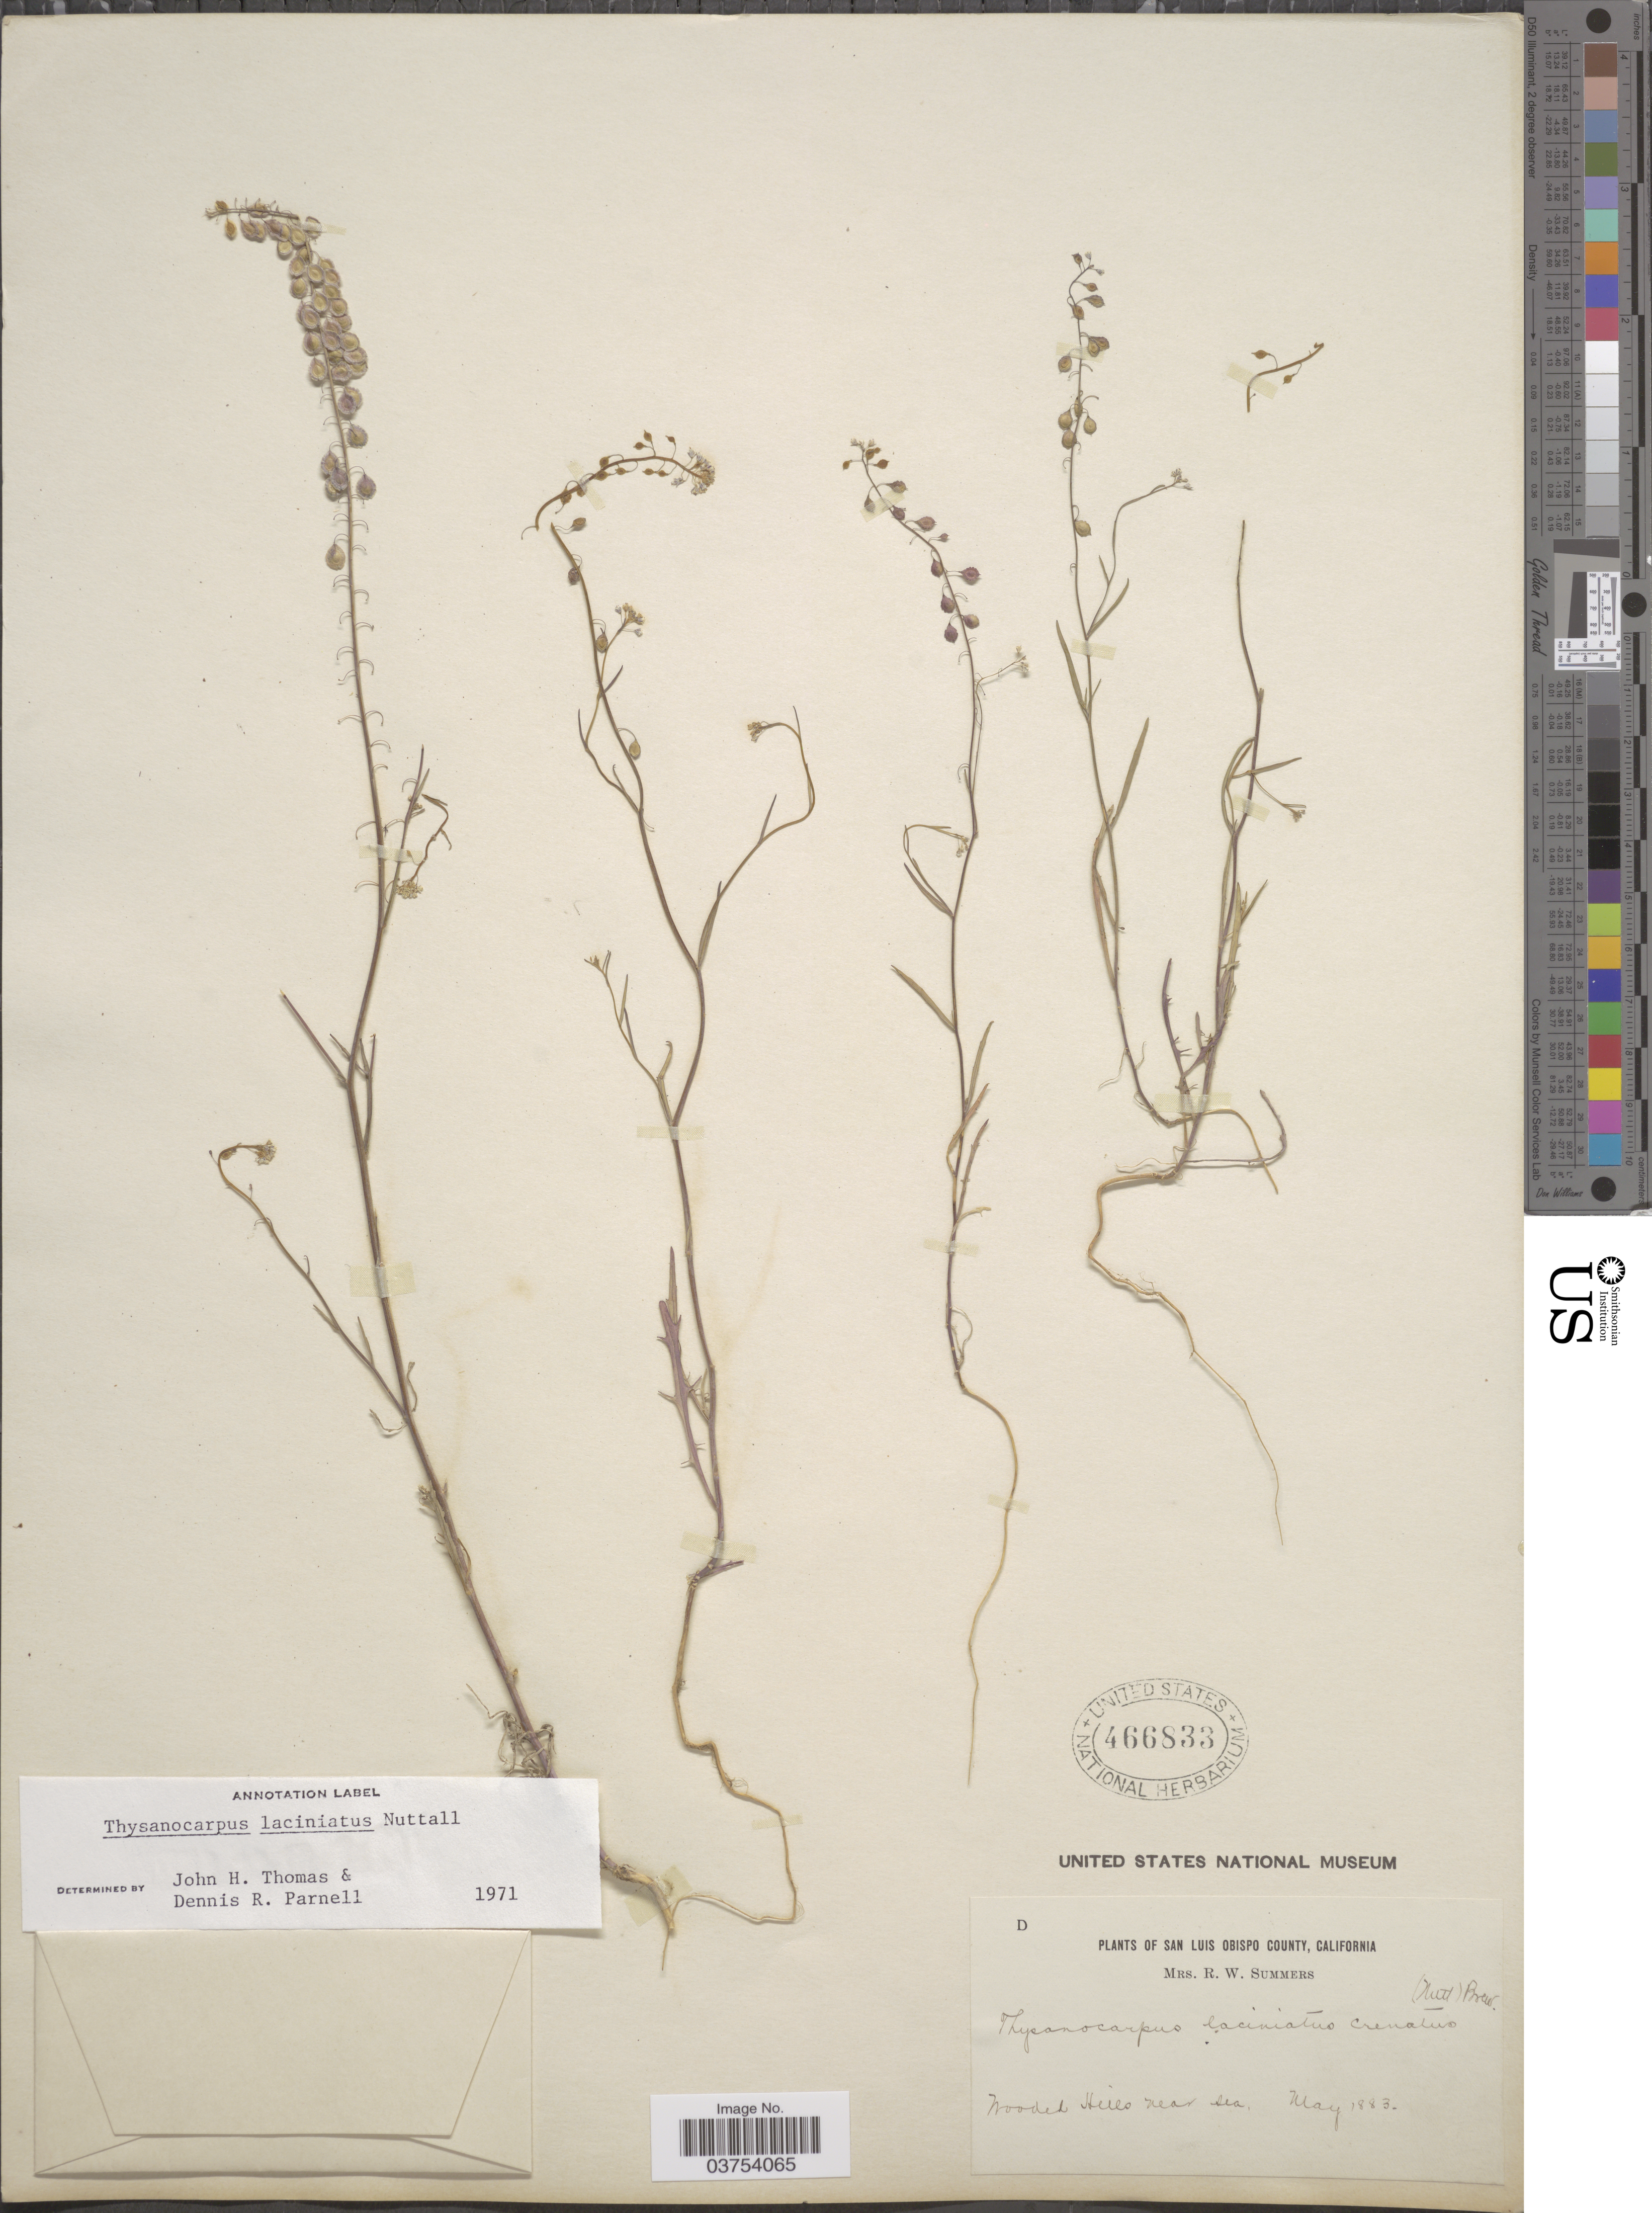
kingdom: Plantae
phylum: Tracheophyta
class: Magnoliopsida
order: Brassicales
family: Brassicaceae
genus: Thysanocarpus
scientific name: Thysanocarpus laciniatus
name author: Nutt. in Torr. & A. Gray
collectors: R. Summers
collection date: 1883-05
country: United States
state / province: California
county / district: San Luis Obispo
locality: San Luis Obispo County. Wooded Hills near sea.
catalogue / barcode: US 466833